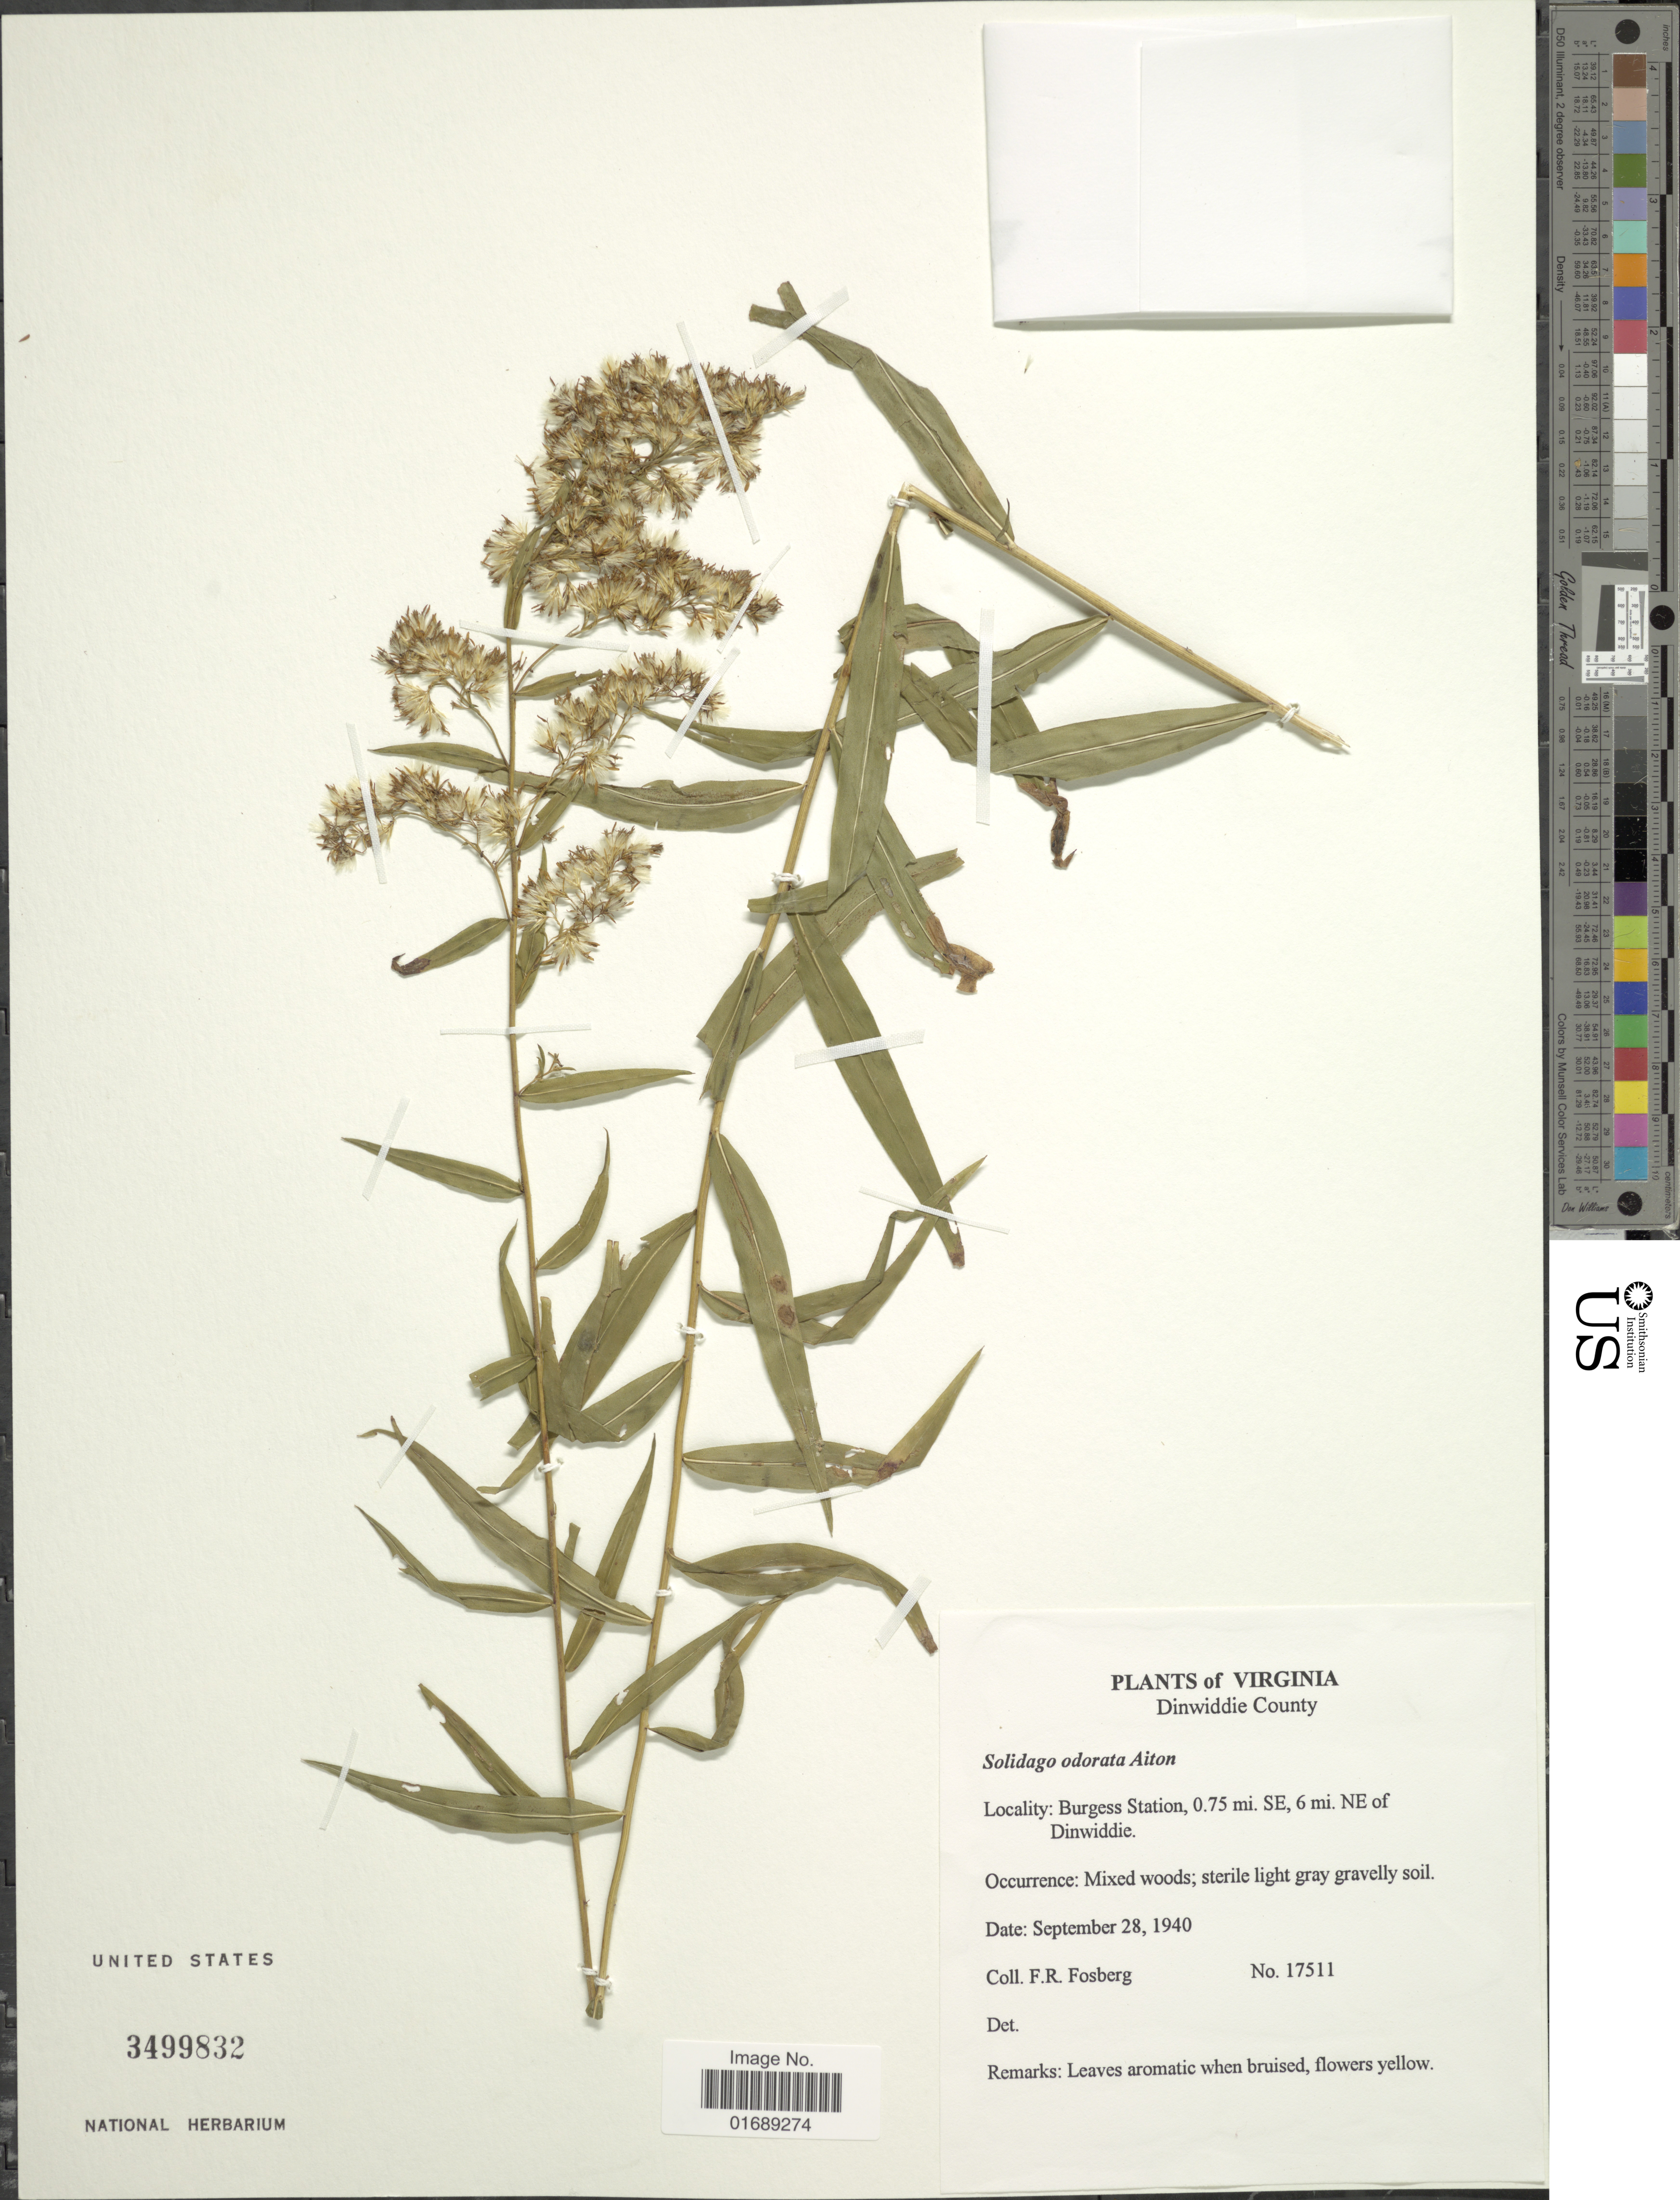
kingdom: Plantae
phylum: Tracheophyta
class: Magnoliopsida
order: Asterales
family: Asteraceae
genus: Solidago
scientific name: Solidago odora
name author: Aiton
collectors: F. R. Fosberg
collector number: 17511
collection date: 1940-09-28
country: United States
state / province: Virginia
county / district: Dinwiddie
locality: Dinwiddie County, Burgess Station, 0.75 mi. SE, 6 mi. NE of Dinwiddie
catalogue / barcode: US 3499832